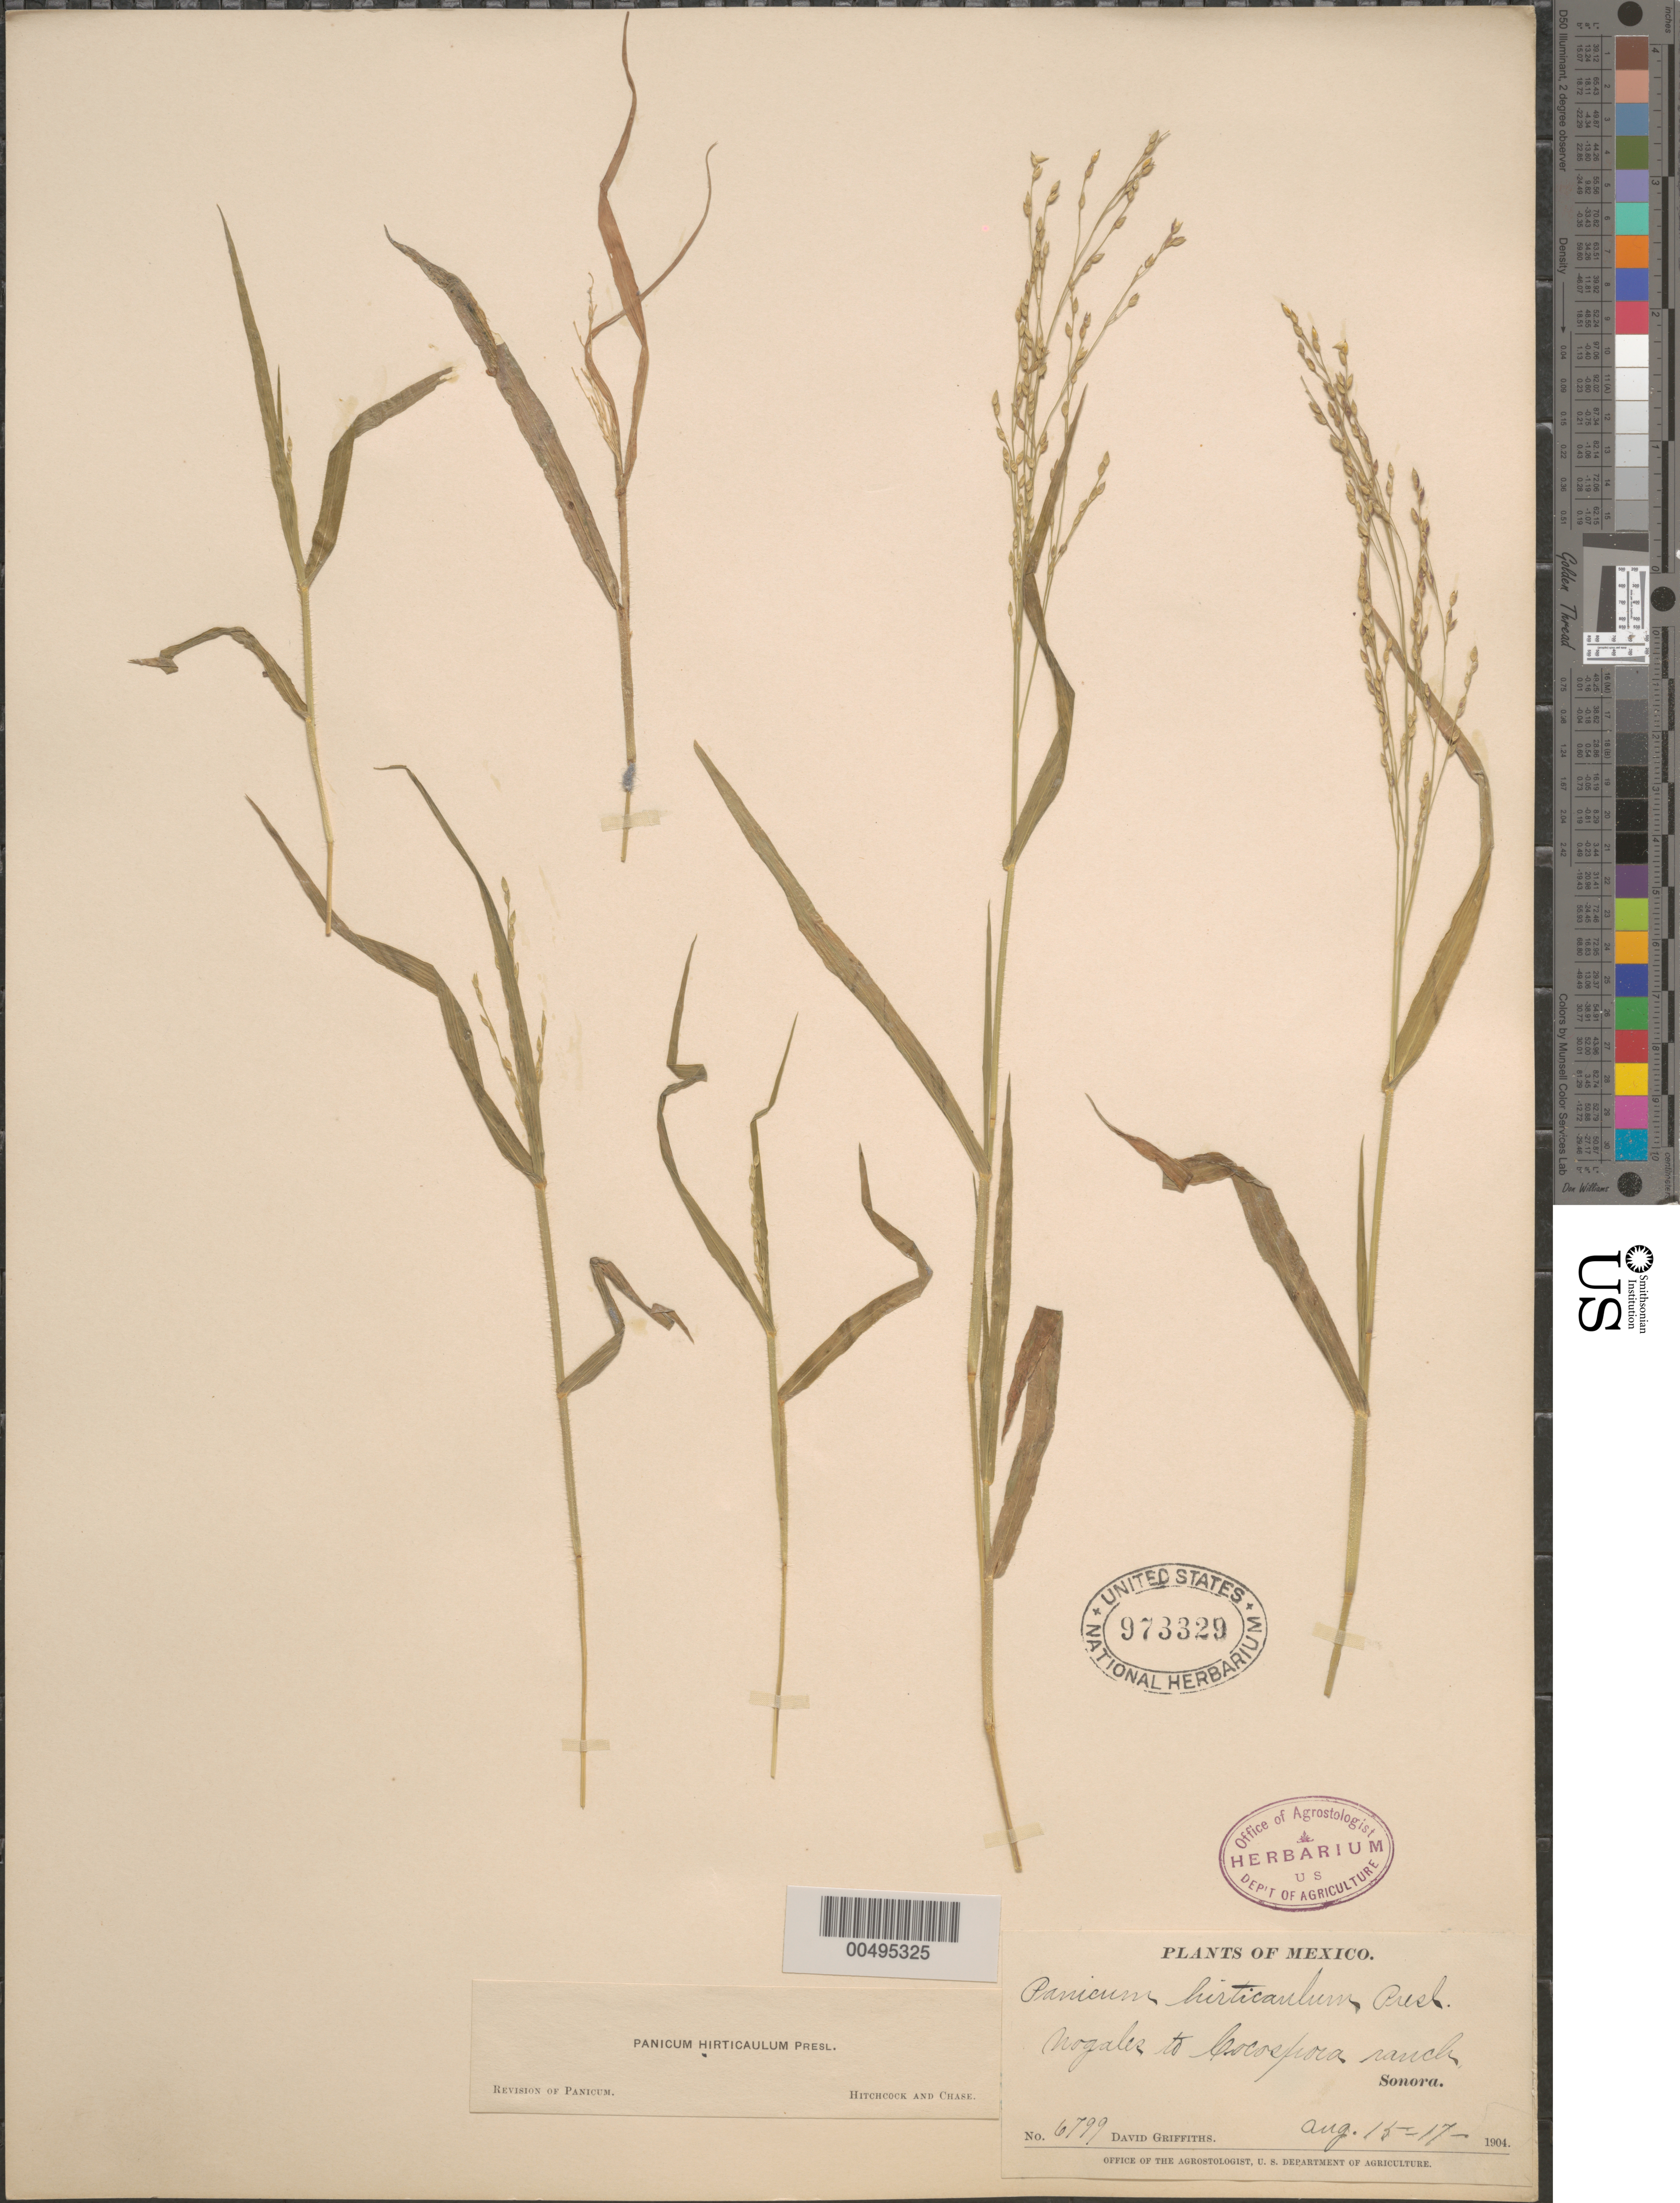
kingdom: Plantae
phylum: Tracheophyta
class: Liliopsida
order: Poales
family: Poaceae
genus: Panicum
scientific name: Panicum hirticaule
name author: J. Presl in C. Presl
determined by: Hitchcock, A. S.; Chase, [M.] A.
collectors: D. Griffiths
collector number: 6799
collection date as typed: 15 Aug 1904 to 17 Aug 1909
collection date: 1904-08-15/1909-08-17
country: Mexico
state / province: Sonora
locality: Nogales to Cocospora ranch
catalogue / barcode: US 973329